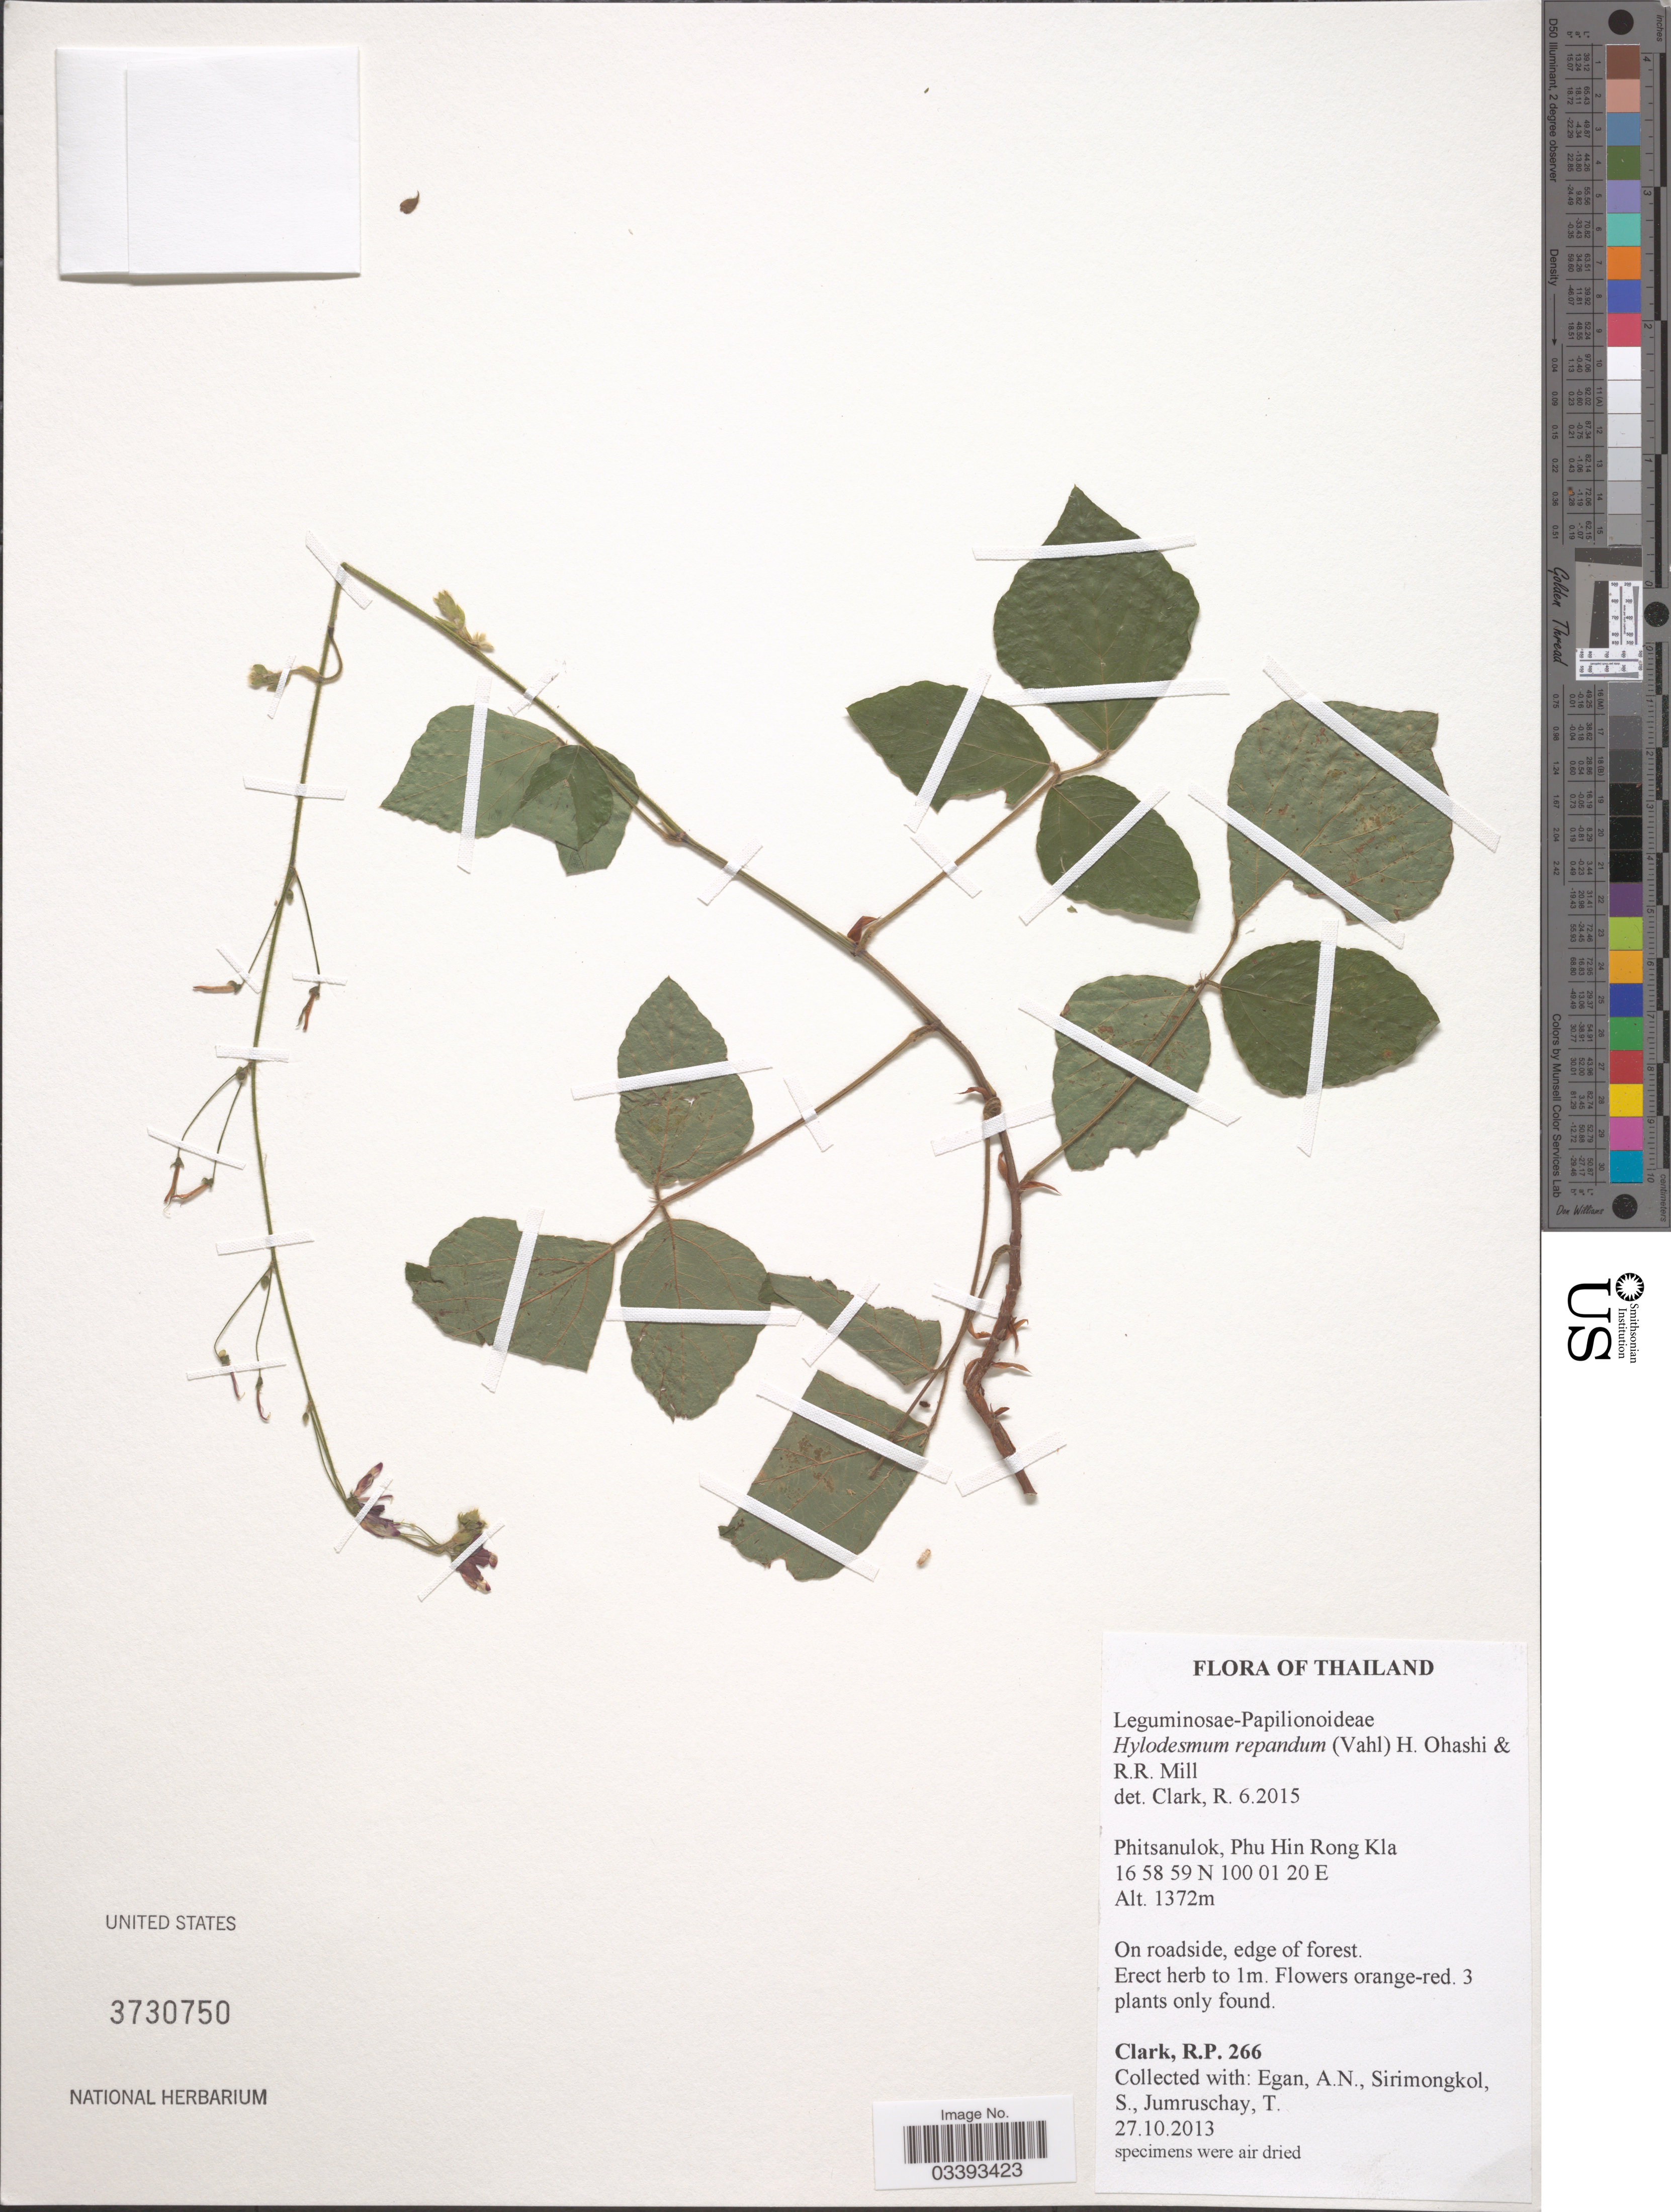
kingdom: Plantae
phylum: Tracheophyta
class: Magnoliopsida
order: Fabales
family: Fabaceae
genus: Hylodesmum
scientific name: Hylodesmum repandum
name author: (Vahl) H. Ohashi & R.R. Mill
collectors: R. P. Clark, A. N. Egan, S. Sirimongkol & T. Jumruschay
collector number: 266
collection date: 2013-10-27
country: Thailand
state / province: Phitsanulok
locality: Phu Hin Rong Kla.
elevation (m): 1372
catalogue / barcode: US 3730750